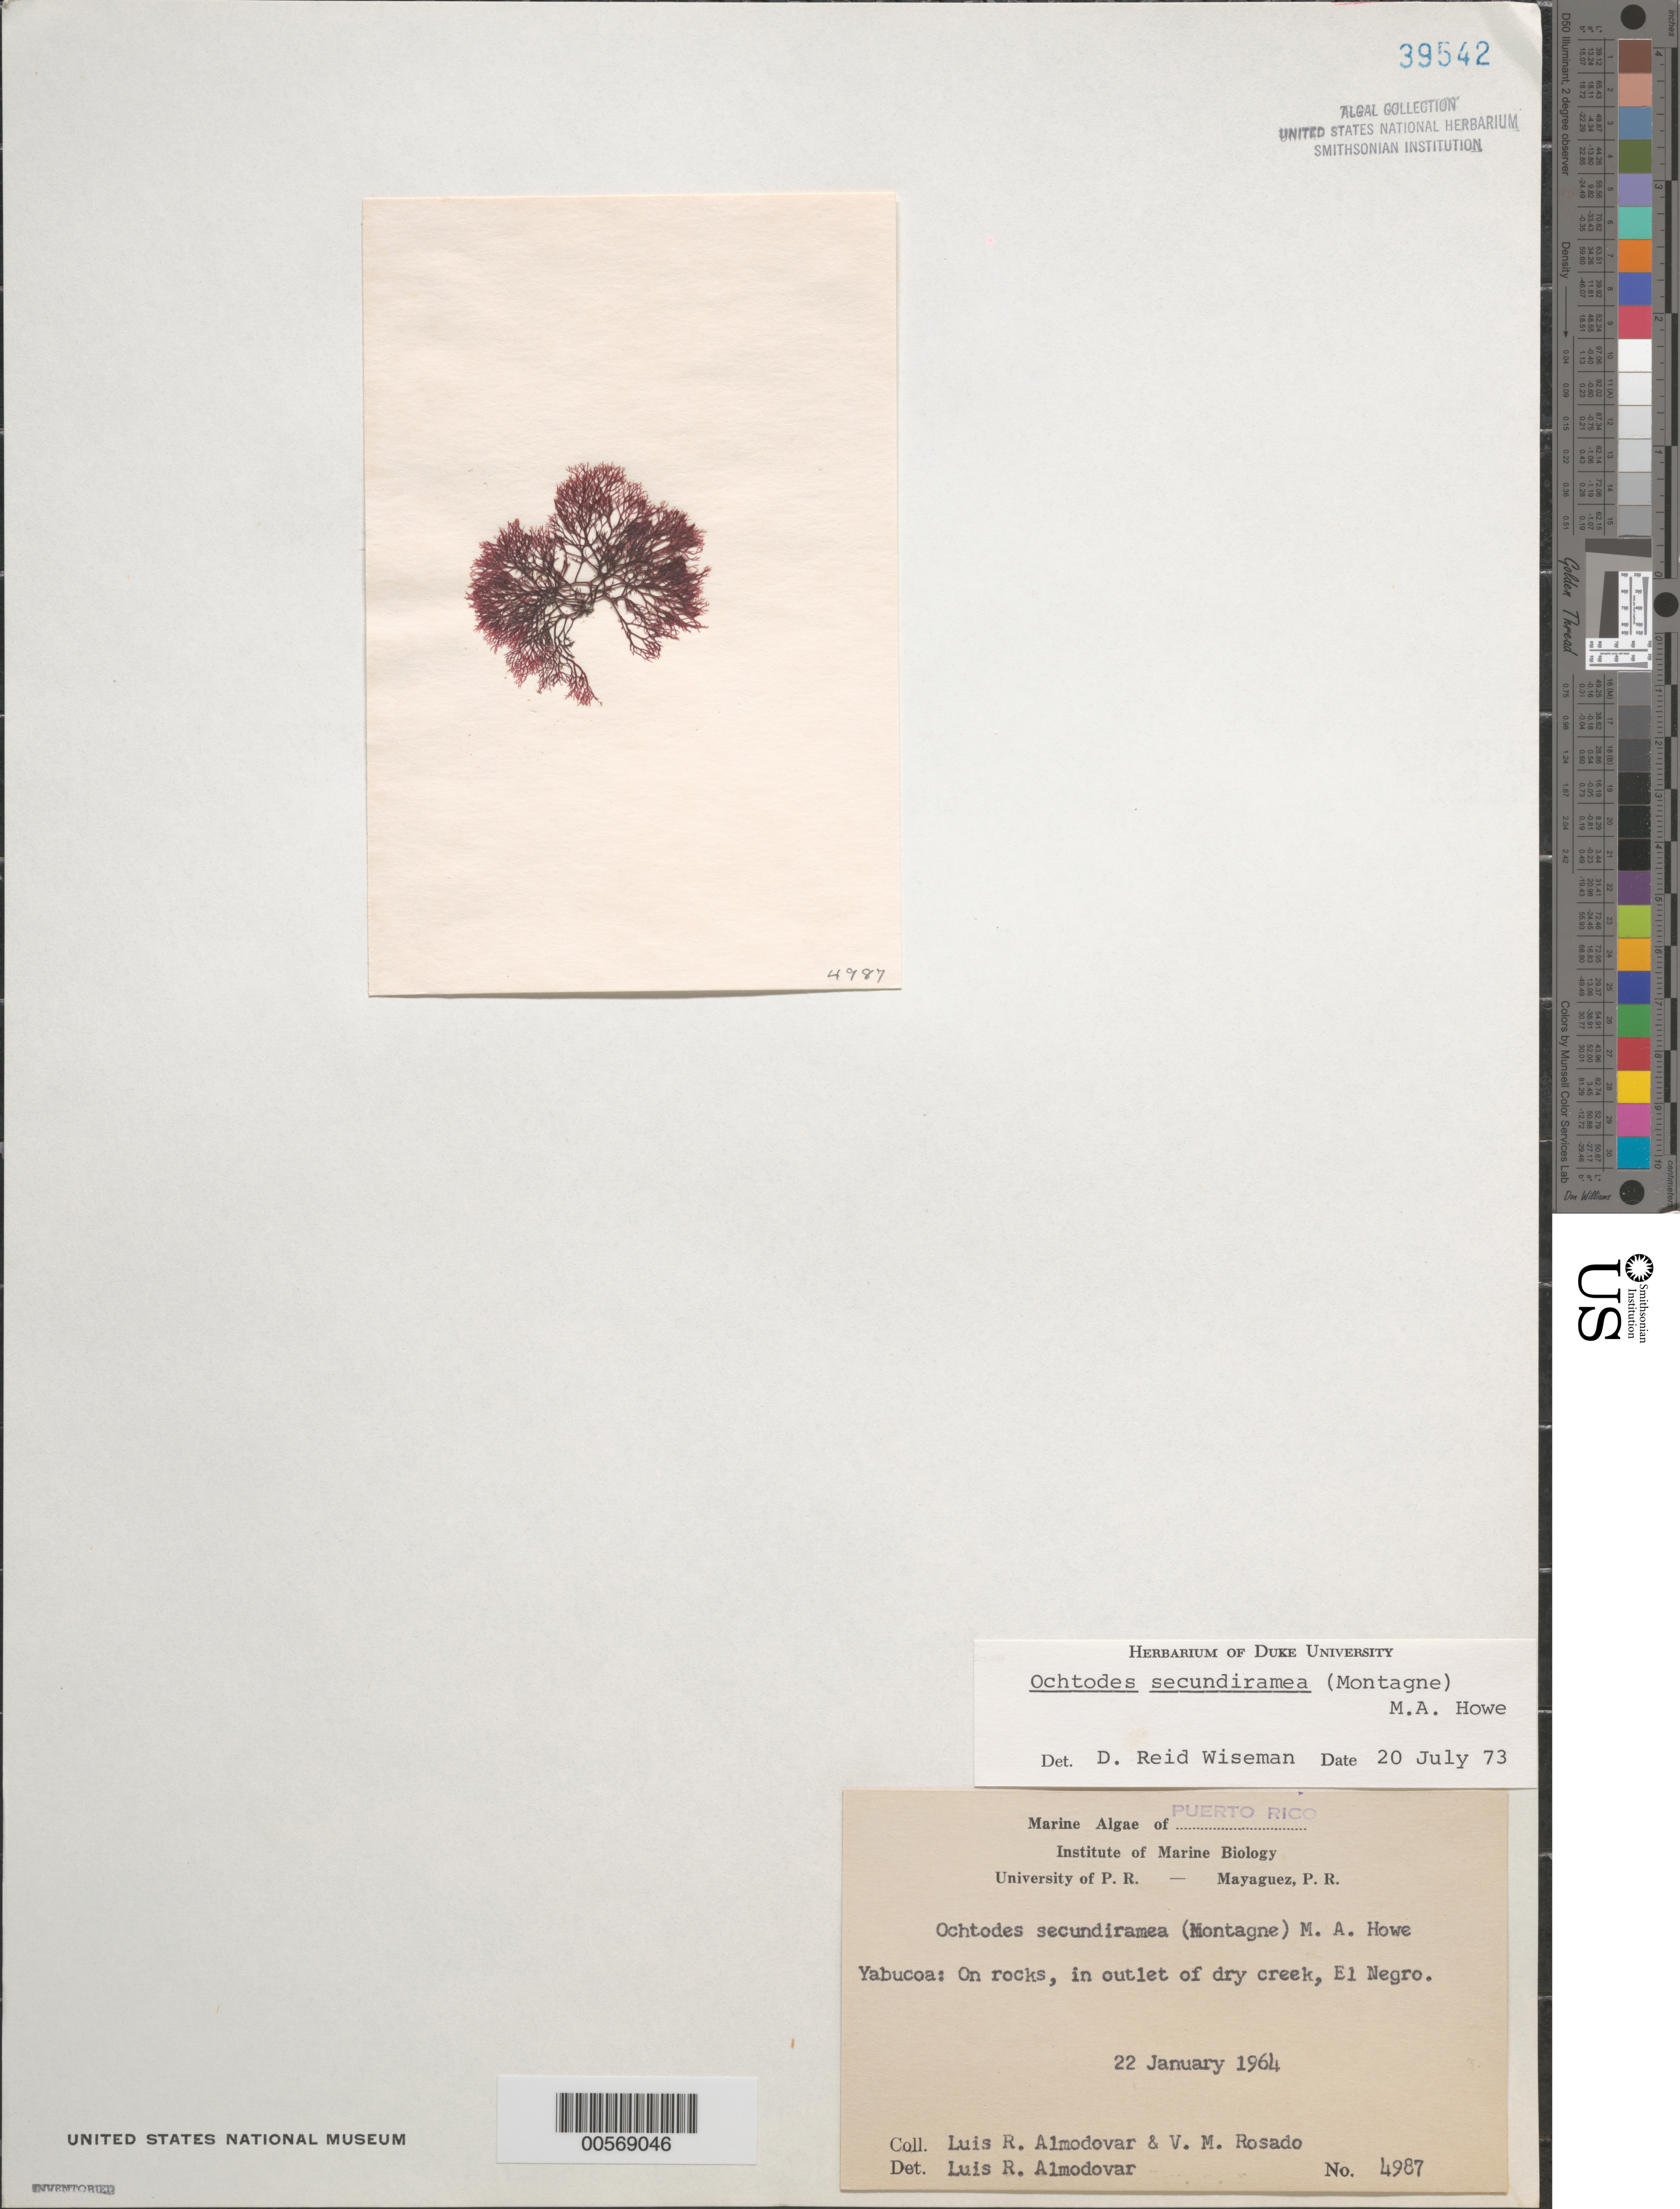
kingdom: Plantae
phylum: Rhodophyta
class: Florideophyceae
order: Gigartinales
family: Rhizophyllidaceae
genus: Ochtodes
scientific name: Ochtodes secundiramea, ined.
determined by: Almodovar, L. R.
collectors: L. Almodovar & V. Rosado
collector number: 4987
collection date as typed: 22 Jan 1964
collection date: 1964-01-22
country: Puerto Rico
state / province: Yabucoa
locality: El Negro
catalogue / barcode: US 39542